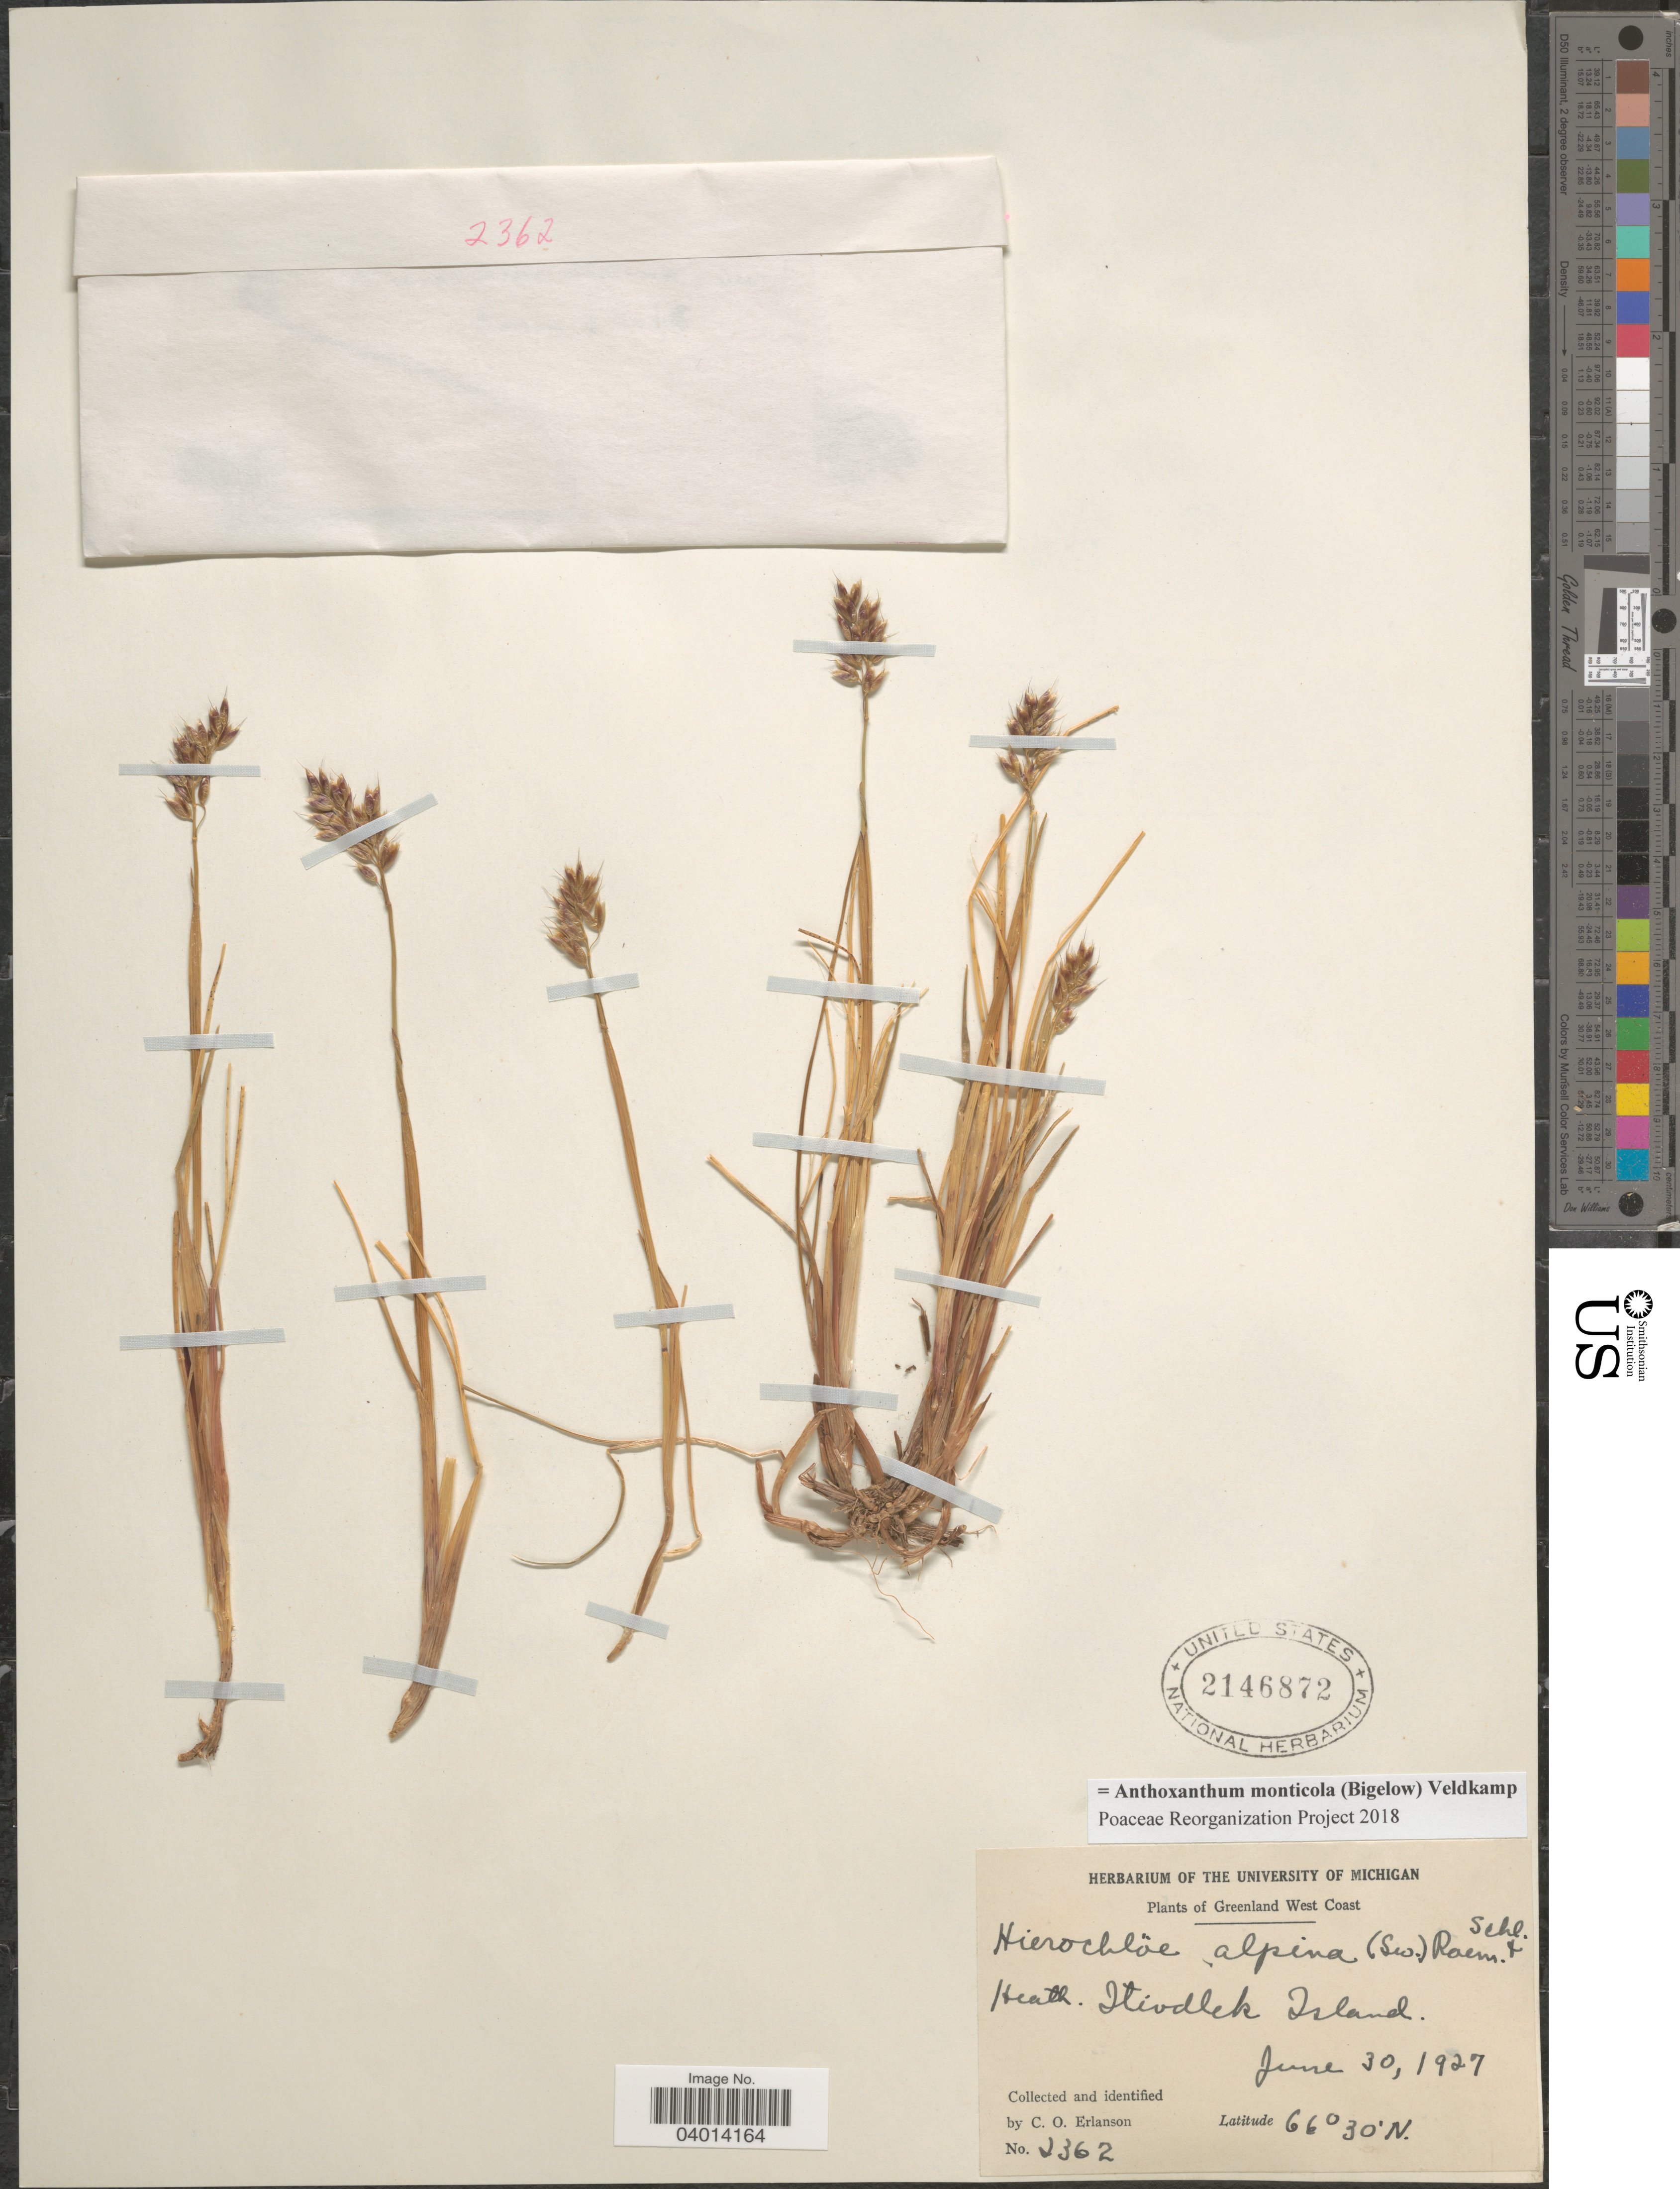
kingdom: Plantae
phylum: Tracheophyta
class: Liliopsida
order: Poales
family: Poaceae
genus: Anthoxanthum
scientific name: Anthoxanthum monticola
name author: (Bigelow) Veldkamp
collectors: C. O. Erlanson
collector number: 2362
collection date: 1927-06-30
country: Greenland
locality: Greenland West Coast. Heath. Itivdlek Island.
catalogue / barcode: US 2146872